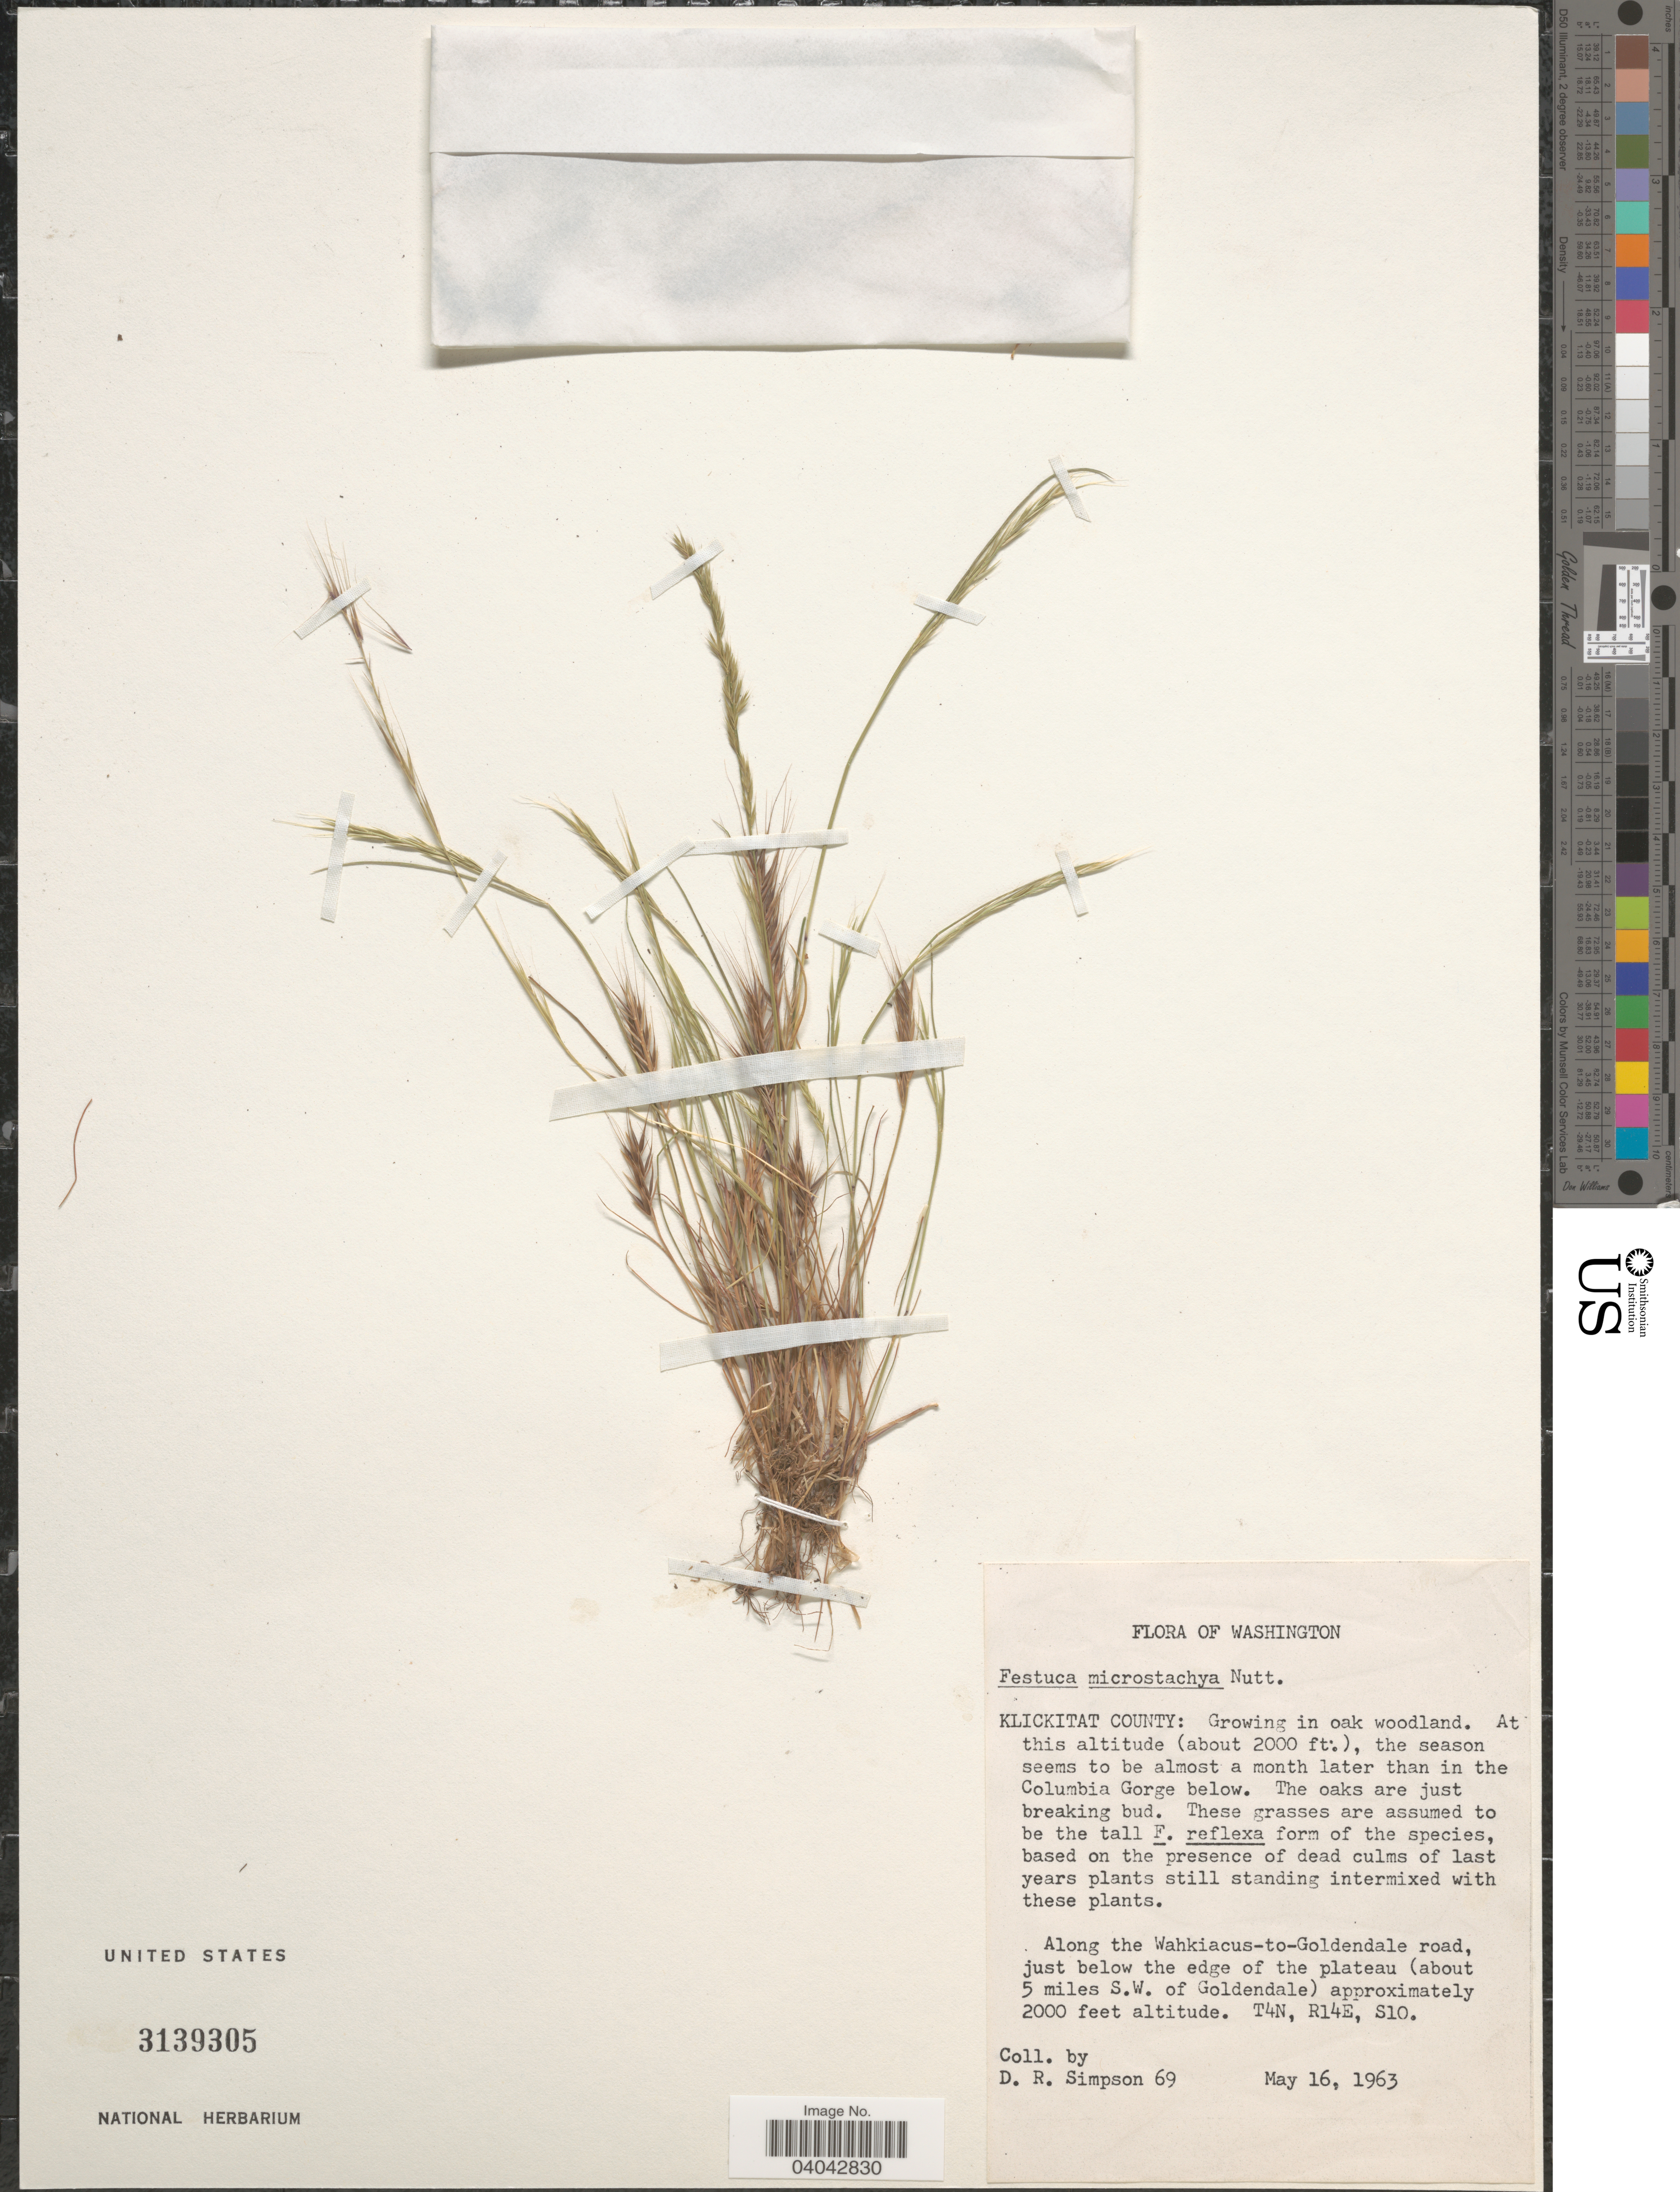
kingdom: Plantae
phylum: Tracheophyta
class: Liliopsida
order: Poales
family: Poaceae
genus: Festuca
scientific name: Festuca microstachys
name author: Nutt.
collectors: D. R. Simpson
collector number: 69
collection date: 1963-05-16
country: United States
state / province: Washington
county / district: Klickitat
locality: Klickitat County. Along the Wahkiacus-to-Goldendale road, just below the edge of the plateau (about 5 miles S.W. of Goldendale). T4N, R14E, S10.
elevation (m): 610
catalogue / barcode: US 3139305